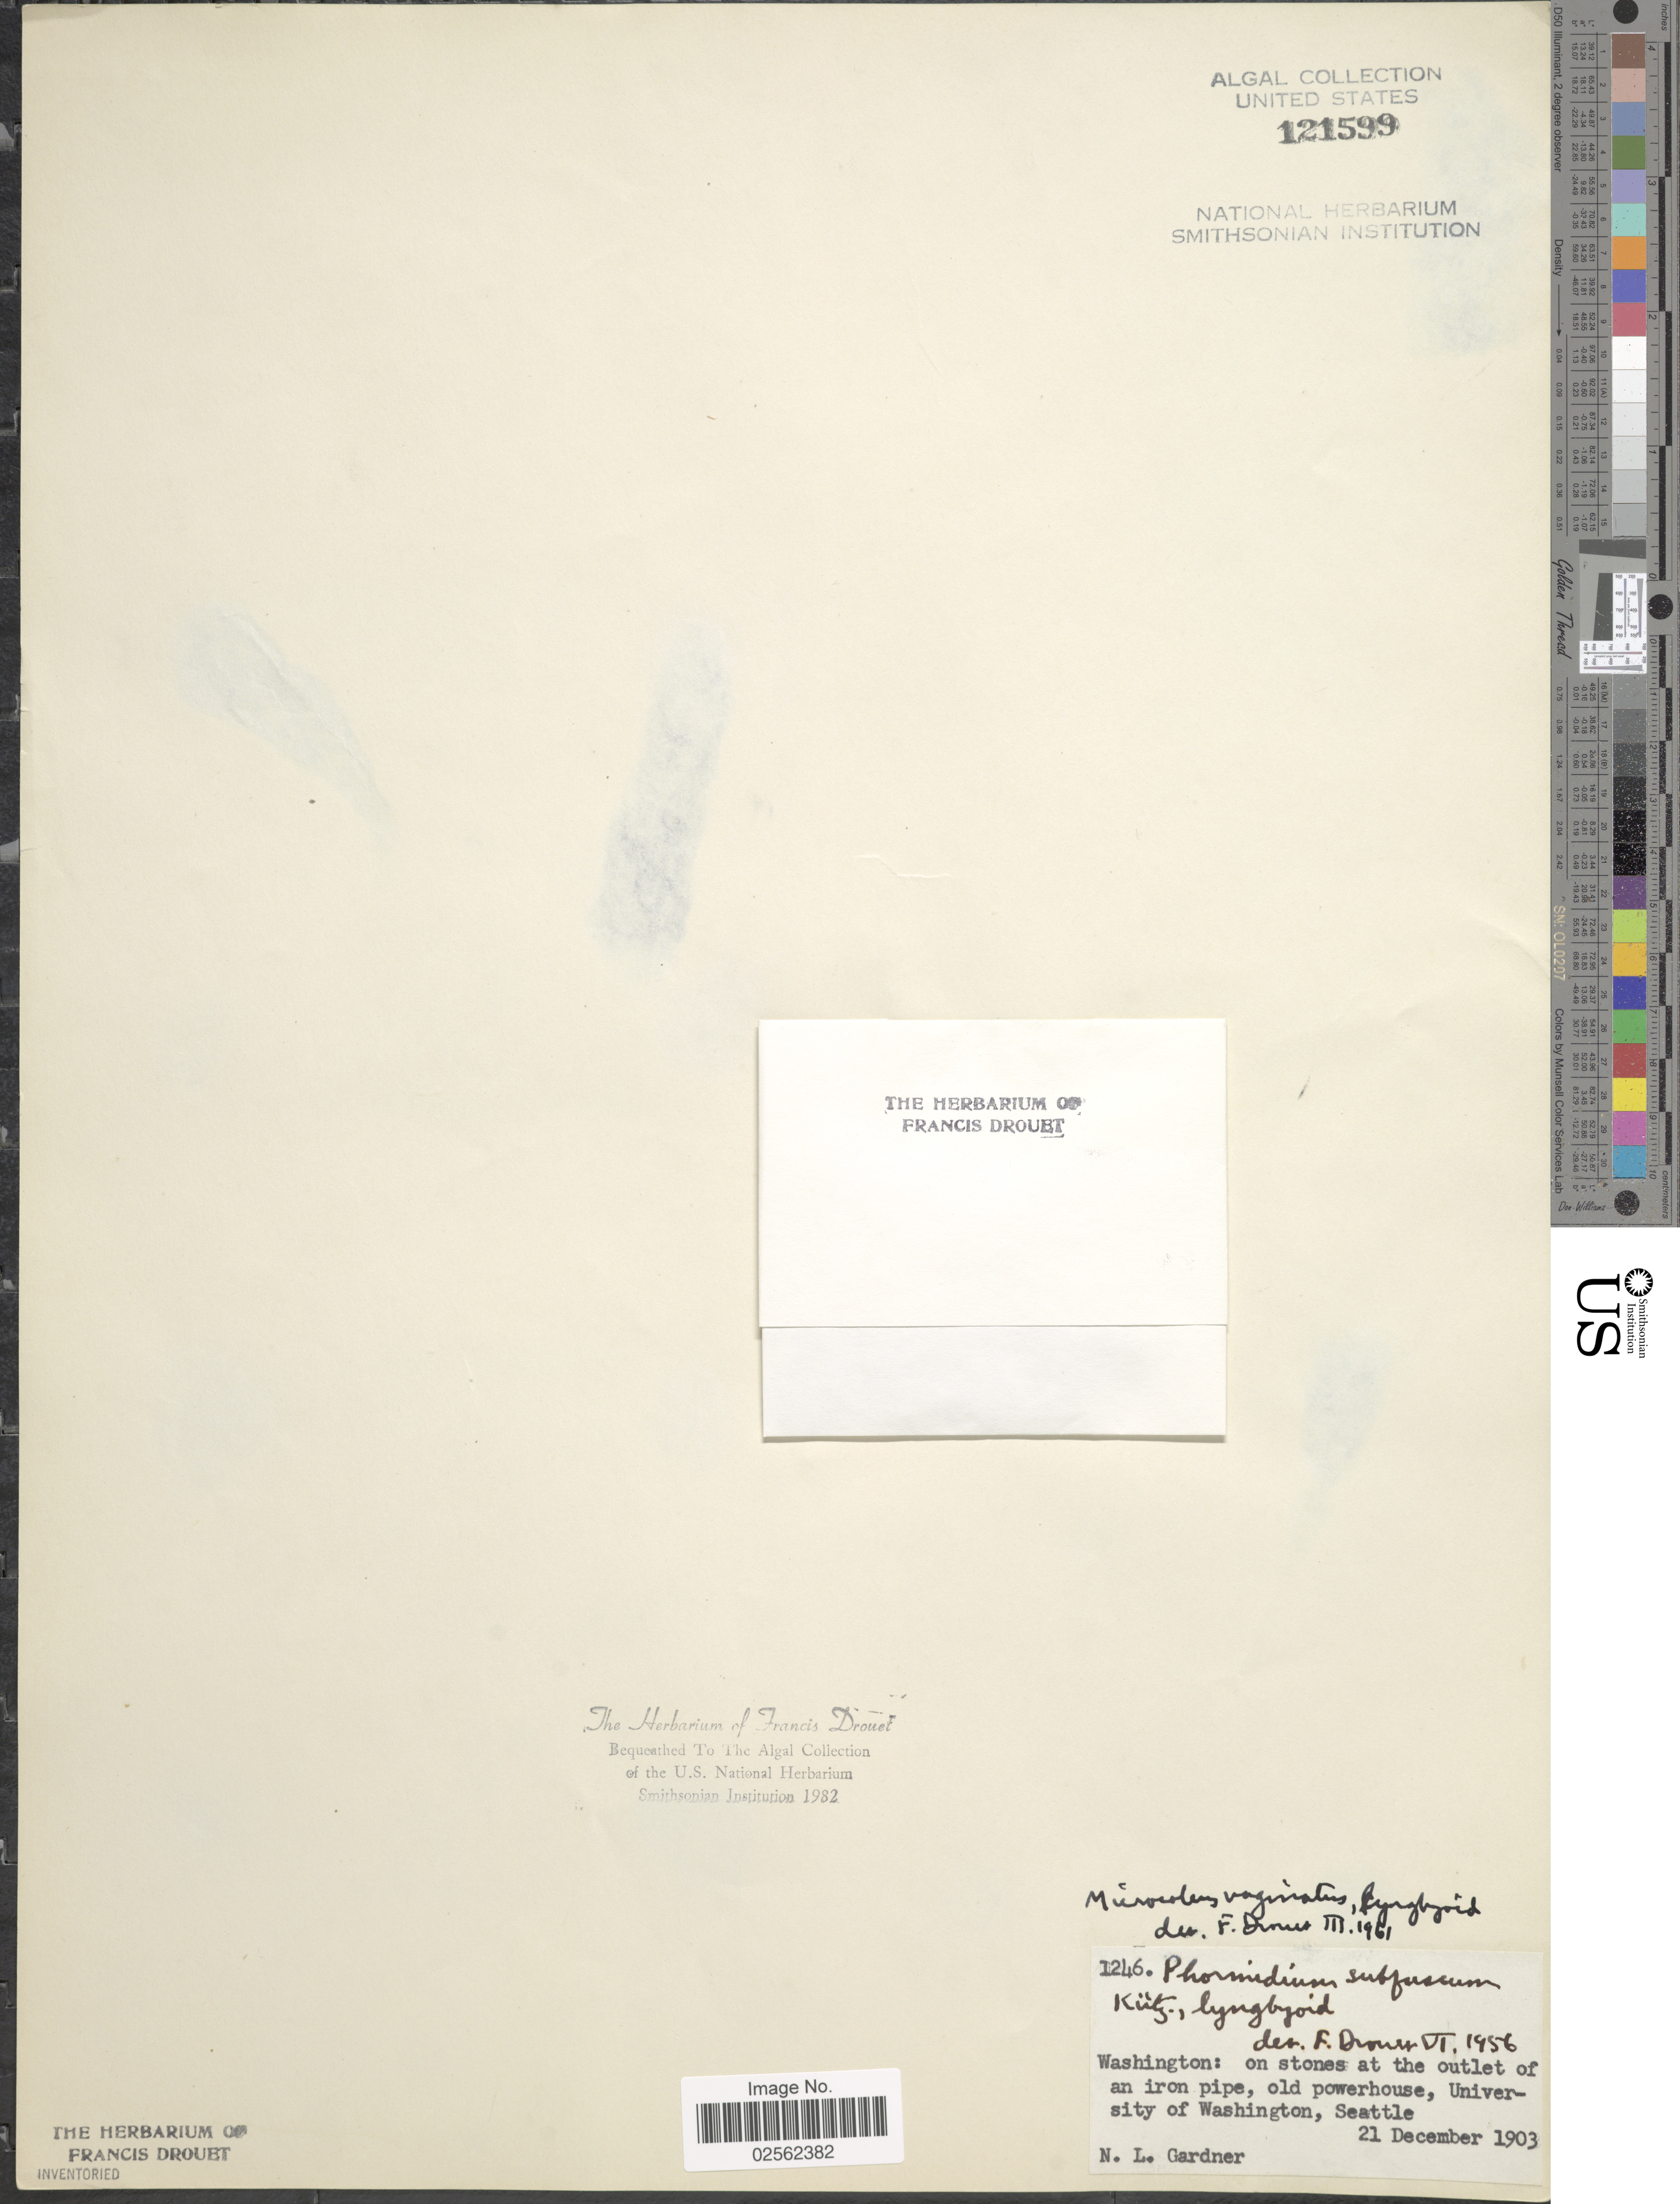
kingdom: Bacteria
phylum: Cyanobacteria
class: Cyanobacteriia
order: Cyanobacteriales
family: Microcoleaceae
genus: Microcoleus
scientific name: Microcoleus vaginatus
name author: (Vaucher) Gomont ex Gomont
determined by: Drouet, F. E.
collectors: N. Gardner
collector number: NLG 1246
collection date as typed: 21 Dec 1903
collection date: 1903-12-21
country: United States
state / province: Washington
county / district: King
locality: Seattle, University of Washington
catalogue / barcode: US 121599